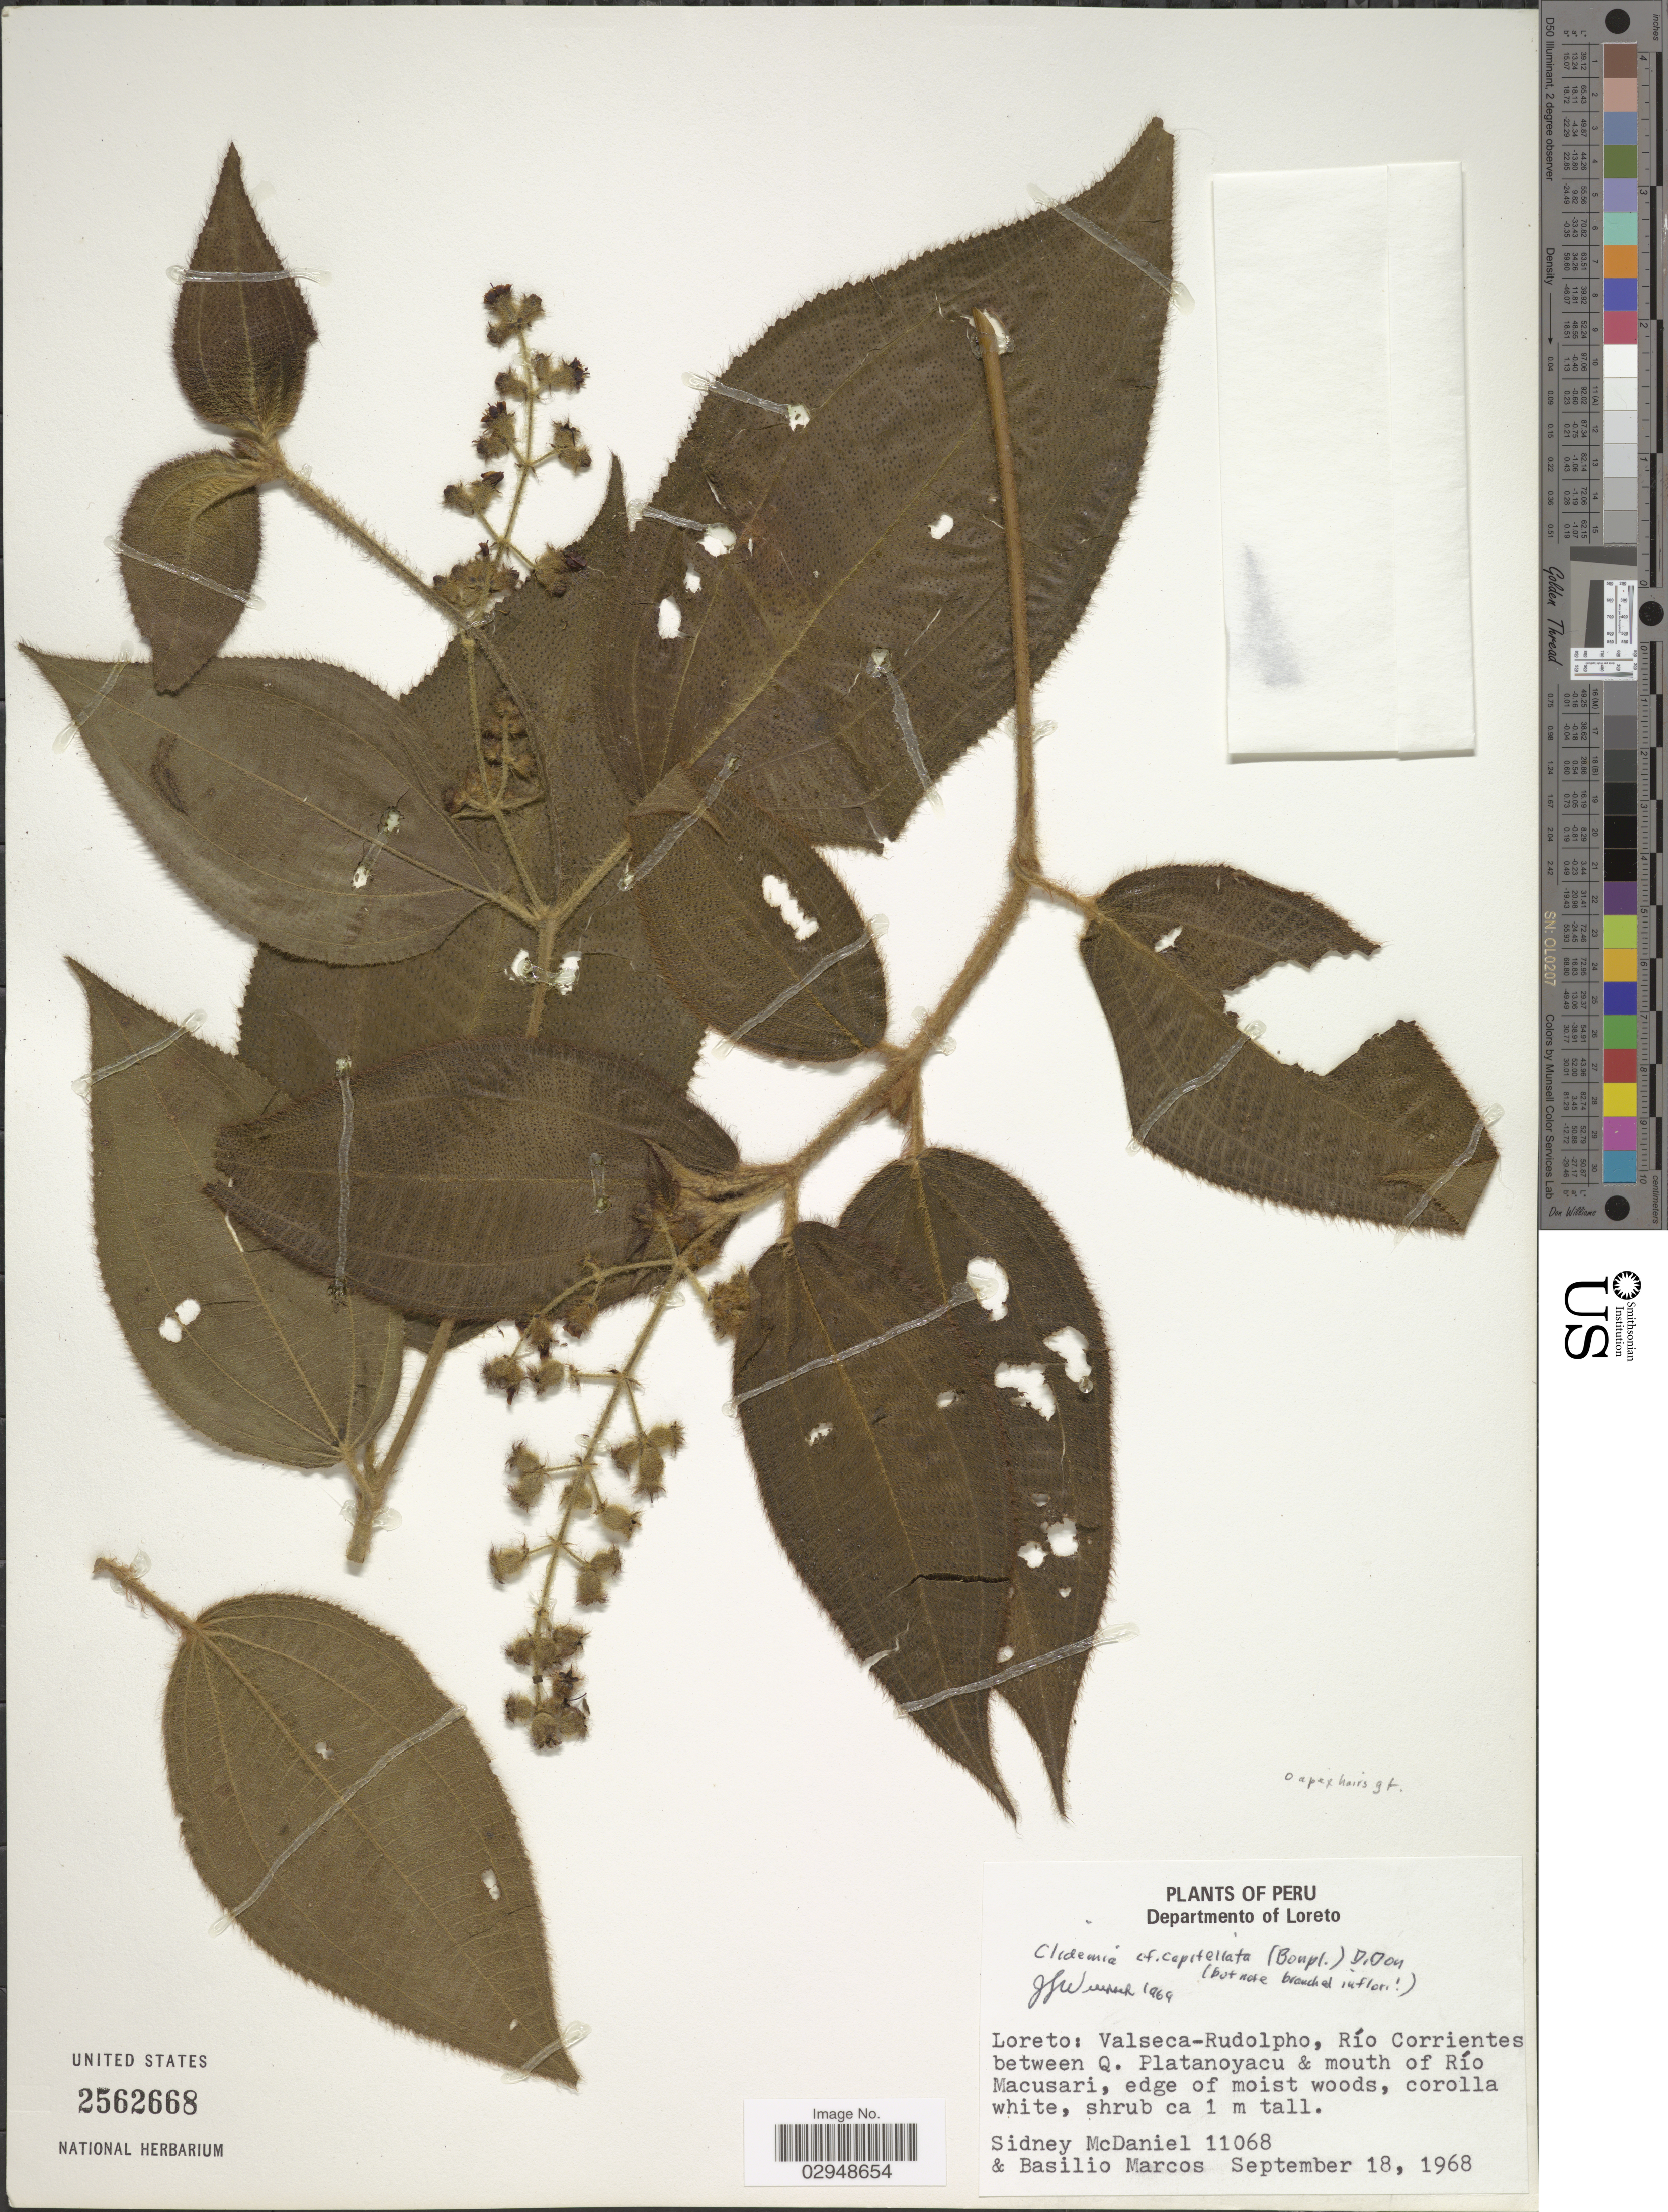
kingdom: Plantae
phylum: Tracheophyta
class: Magnoliopsida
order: Myrtales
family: Melastomataceae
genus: Clidemia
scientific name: Clidemia capitellata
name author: (Bonpl.) D. Don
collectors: S. McDaniel & B. Marcos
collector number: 11068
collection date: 1968-09-18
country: Peru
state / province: Loreto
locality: Departmento of Loreto. Valseca-Rudolpho, Río Corrientes between Q. Platanoyacu & mouth of Río Macusari.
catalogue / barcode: US 2562668